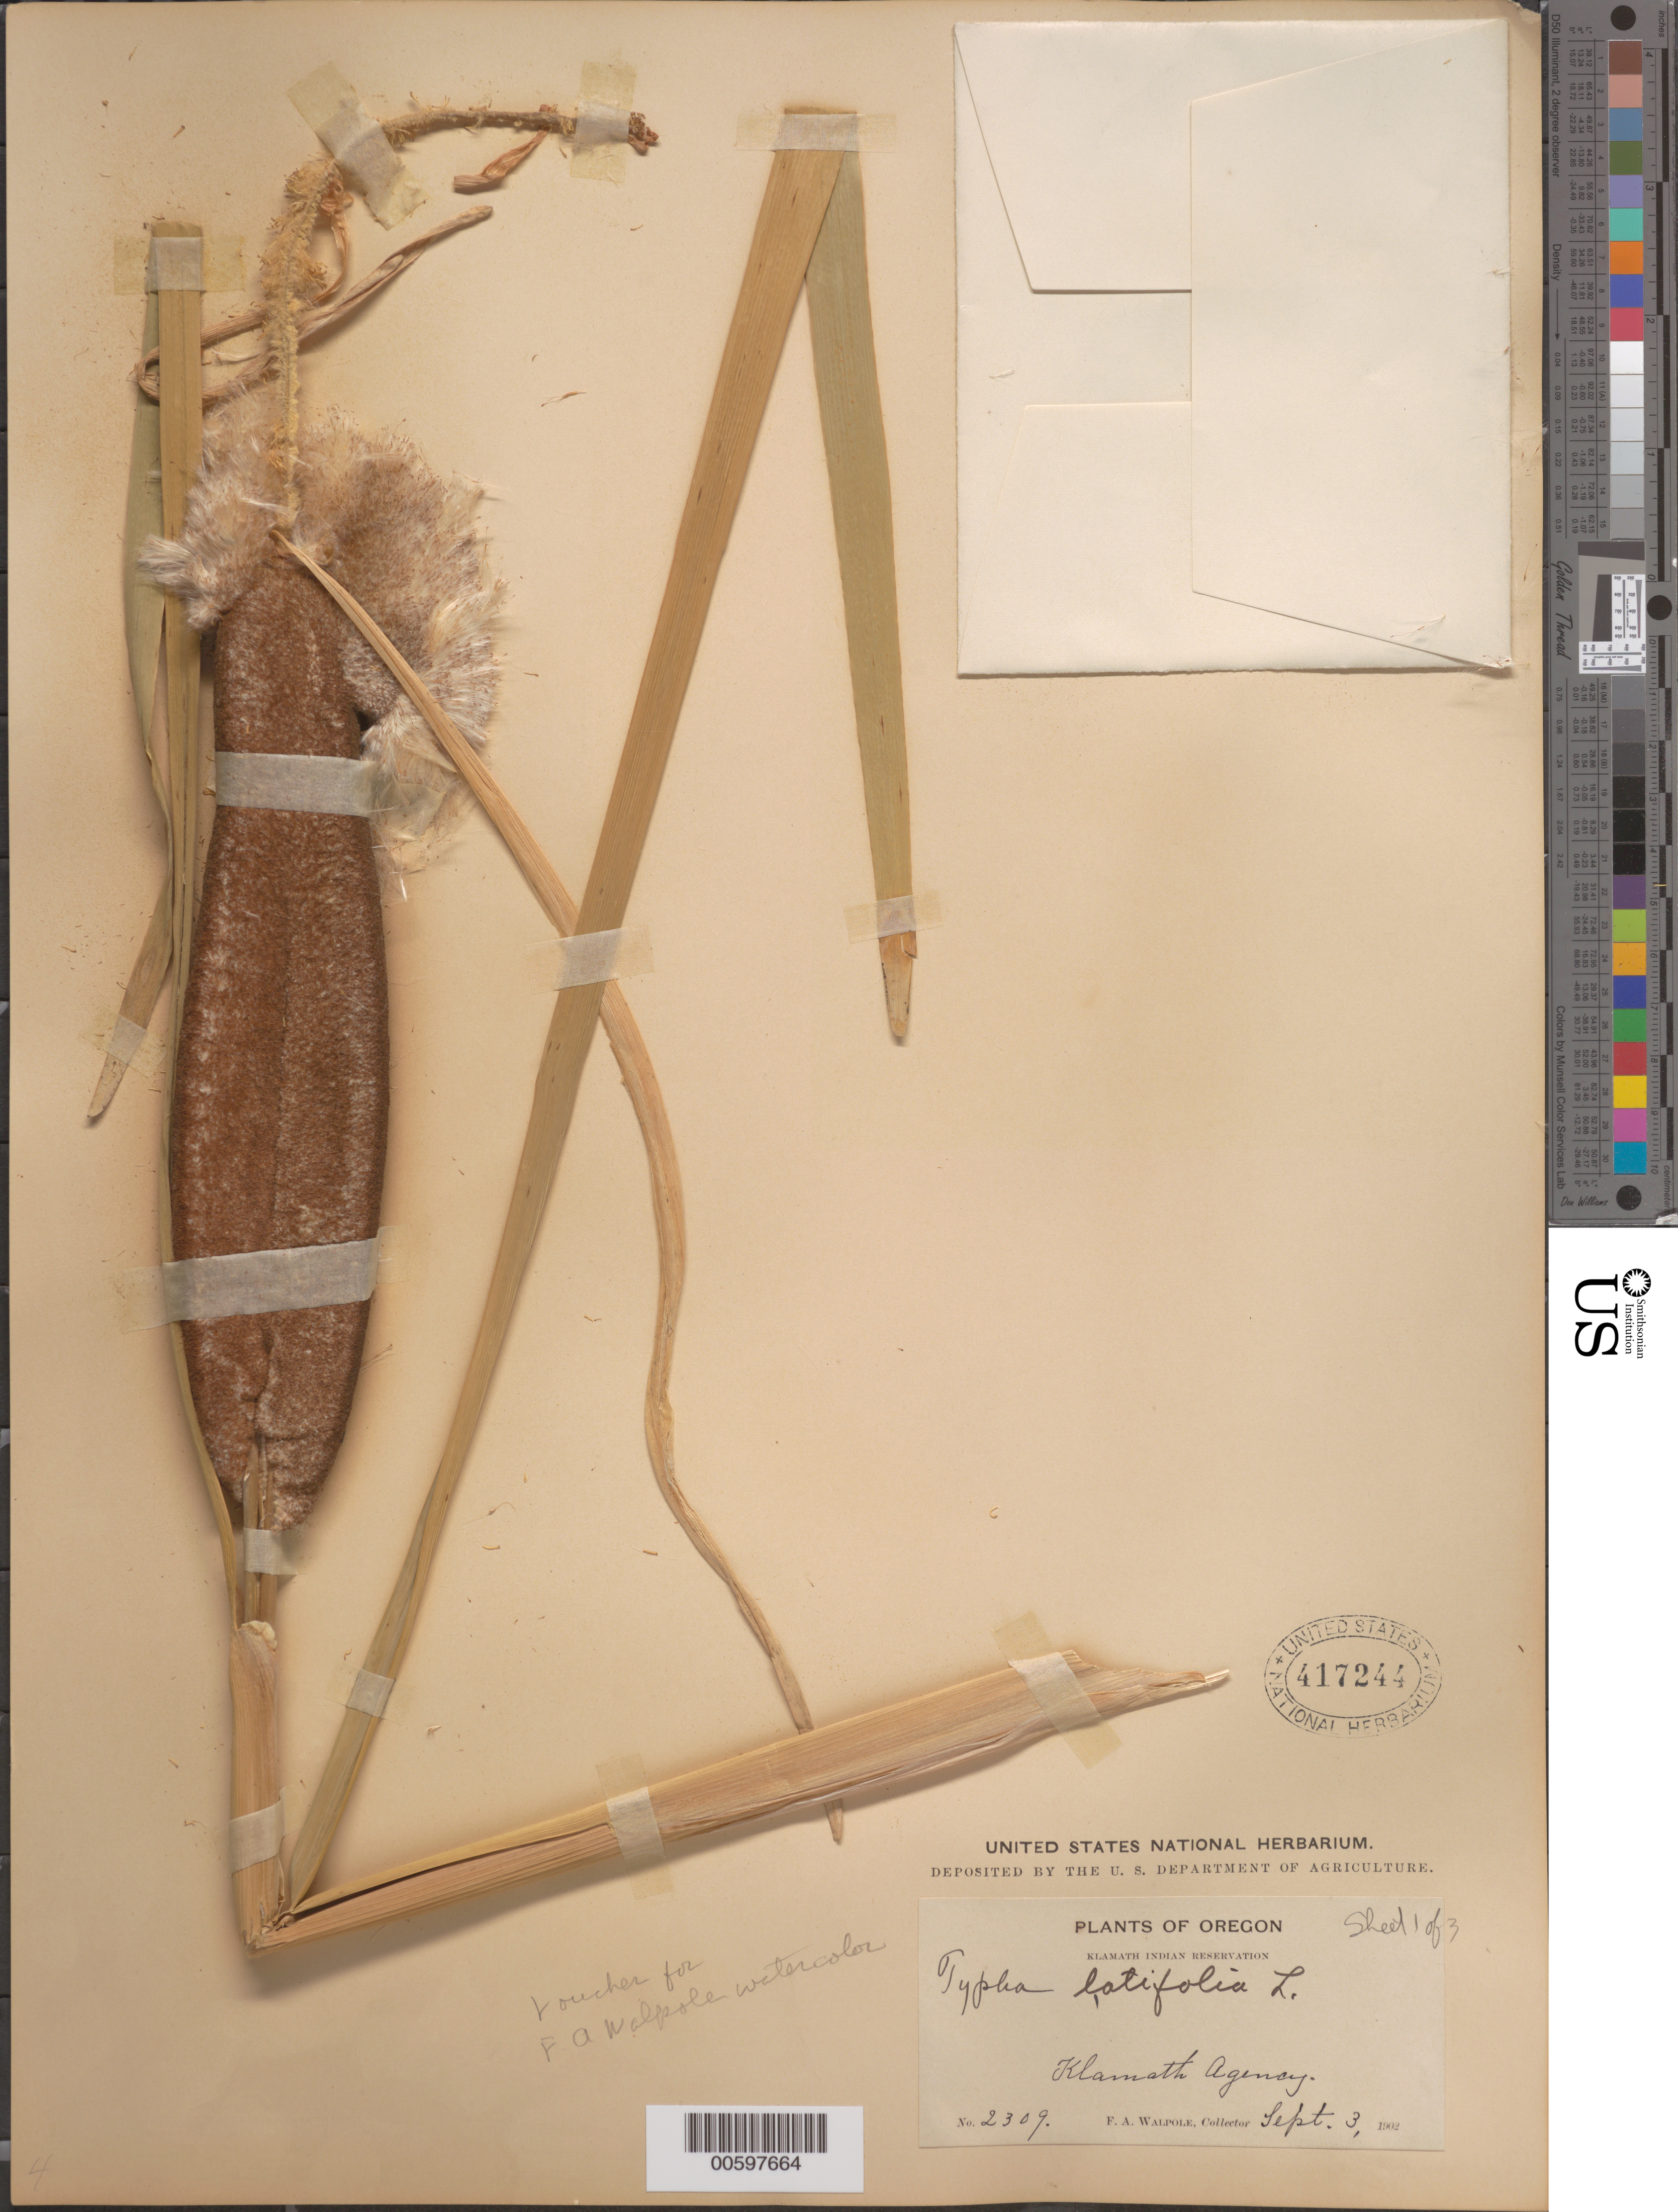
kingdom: Plantae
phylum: Tracheophyta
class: Liliopsida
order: Poales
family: Typhaceae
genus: Typha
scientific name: Typha latifolia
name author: L.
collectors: F. Walpole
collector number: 2309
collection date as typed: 03 Sep 1902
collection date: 1902-09-03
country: United States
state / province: Oregon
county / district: Klamath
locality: Kalmath Agency, Indian Reservation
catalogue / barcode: US 417244